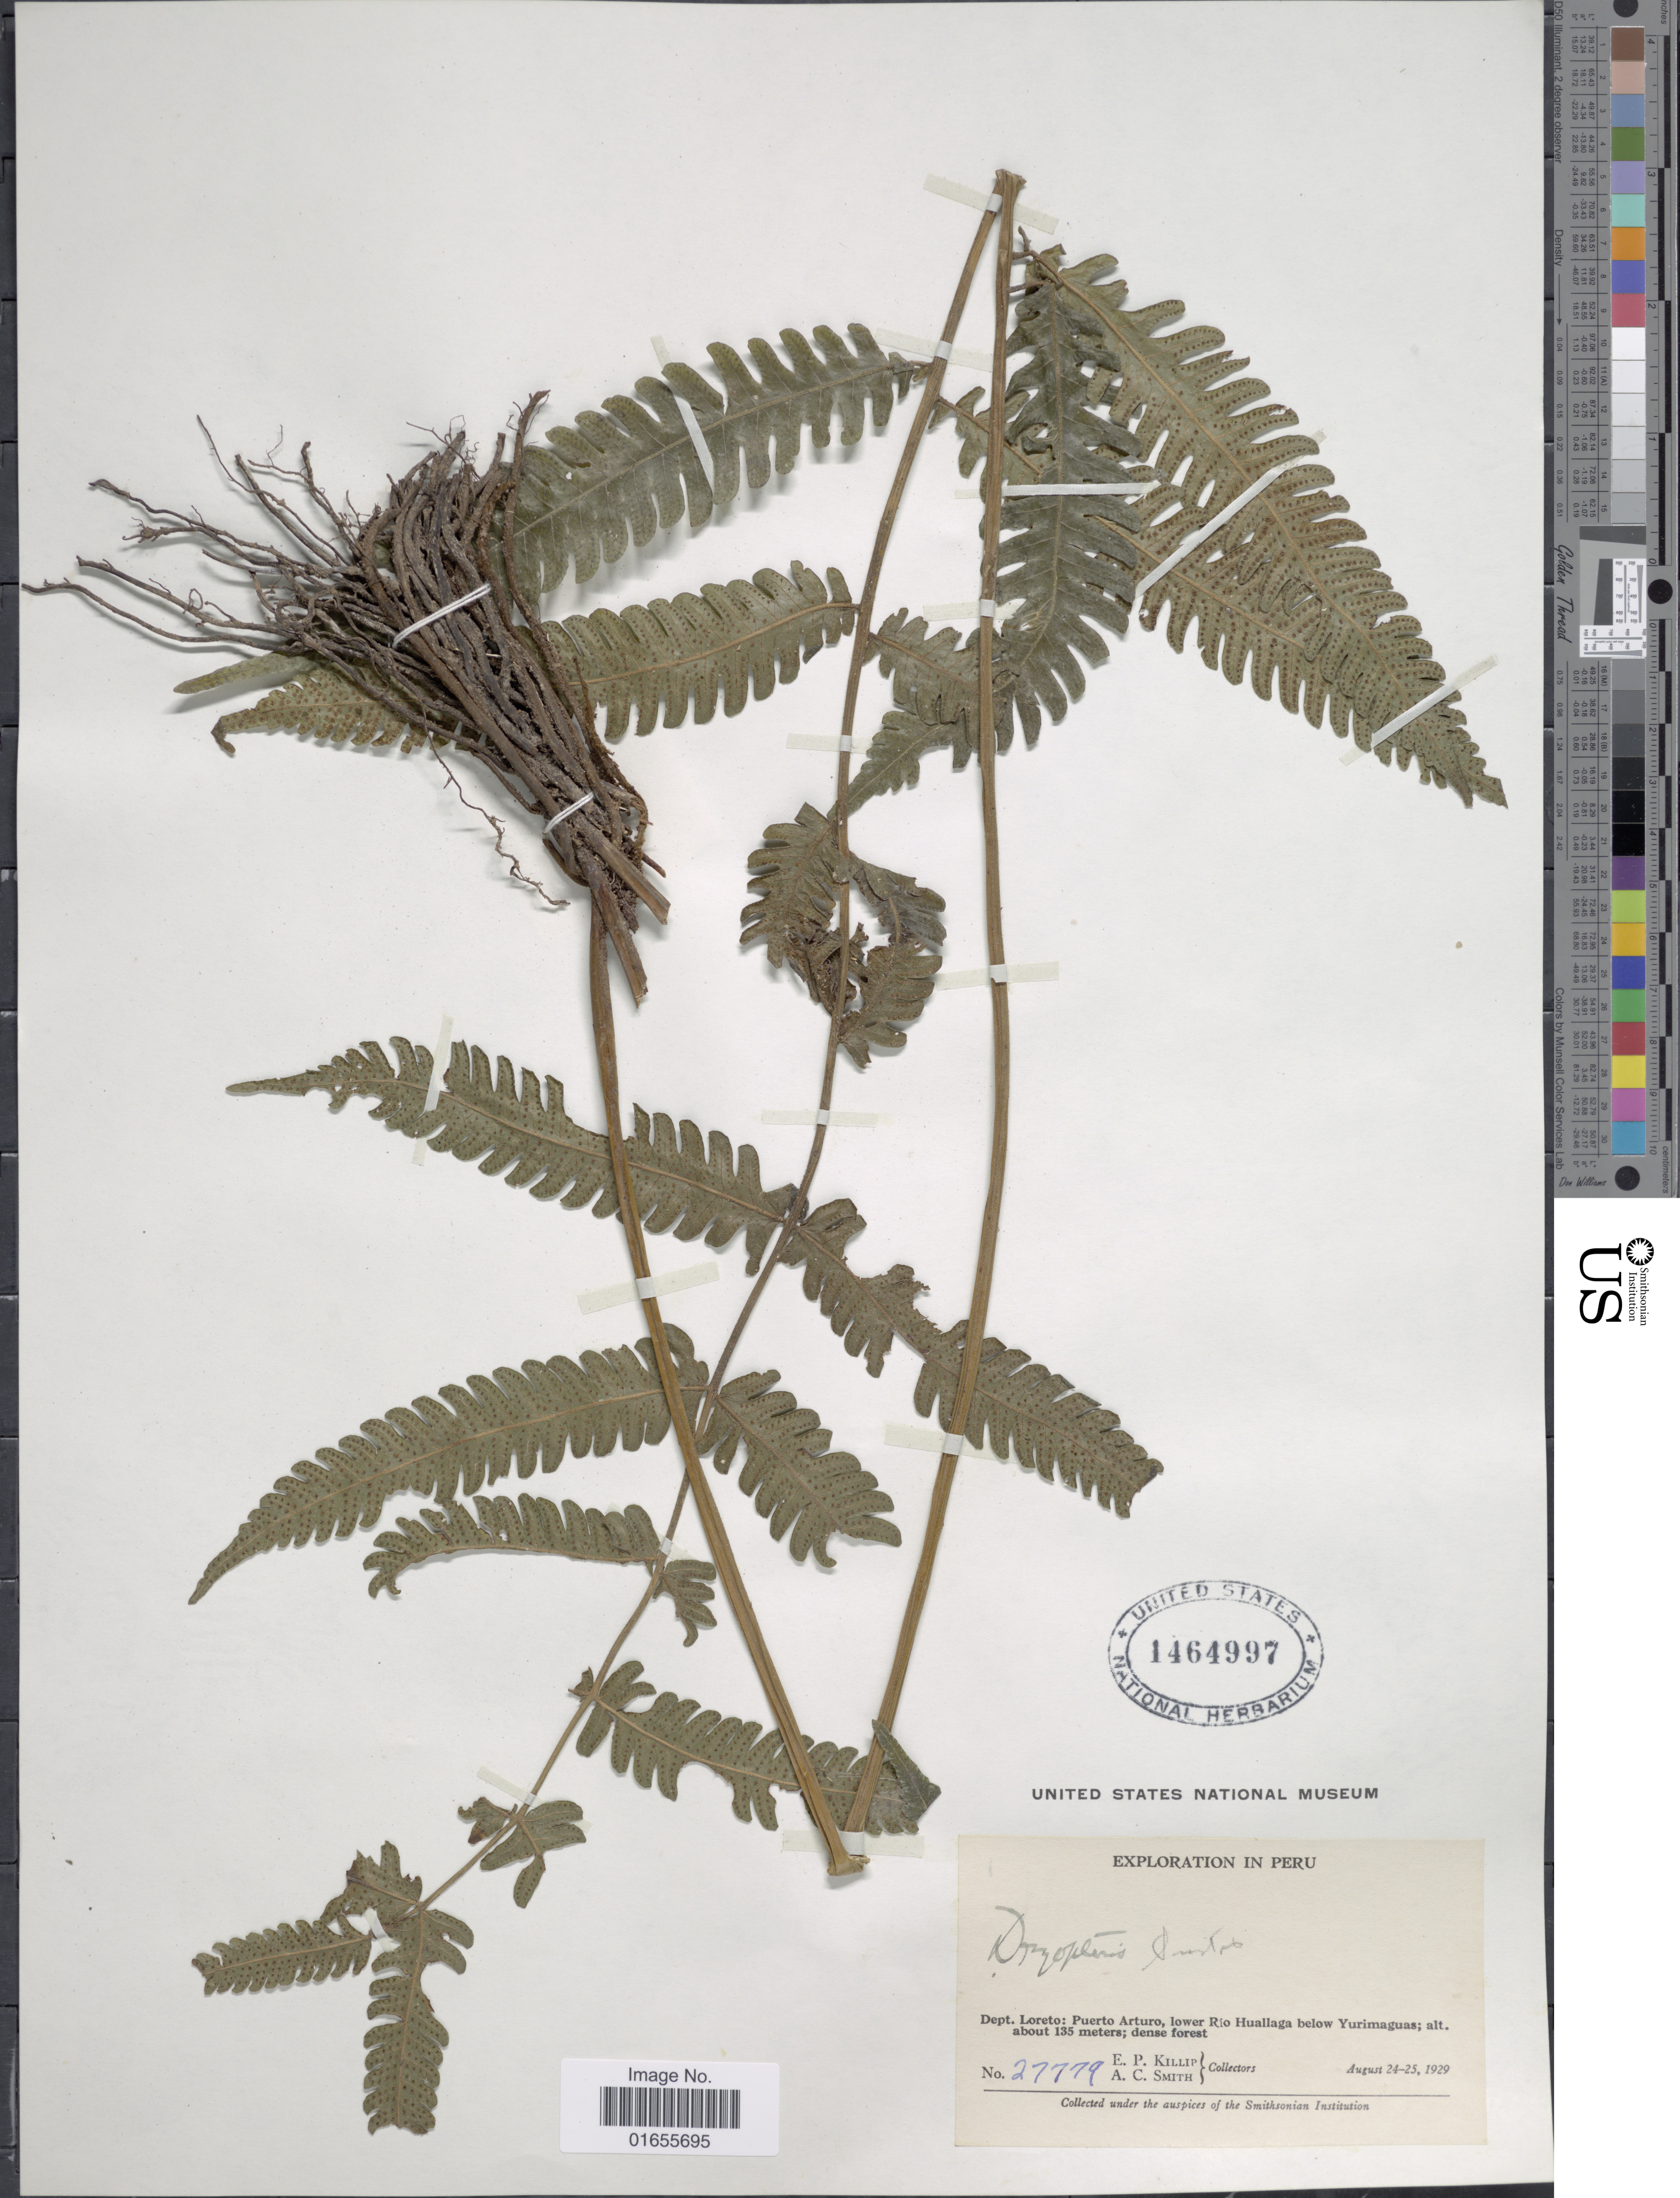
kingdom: Plantae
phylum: Tracheophyta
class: Polypodiopsida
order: Polypodiales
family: Thelypteridaceae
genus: Goniopteris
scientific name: Goniopteris tristis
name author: (Kuntze) Brade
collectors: E. P. Killip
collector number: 27779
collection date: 1929-08-24/1929-08-25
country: Peru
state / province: Loreto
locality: Puerto Arturo, lower Rio Huallaga below Yurimaguas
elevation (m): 135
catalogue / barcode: US 1464997